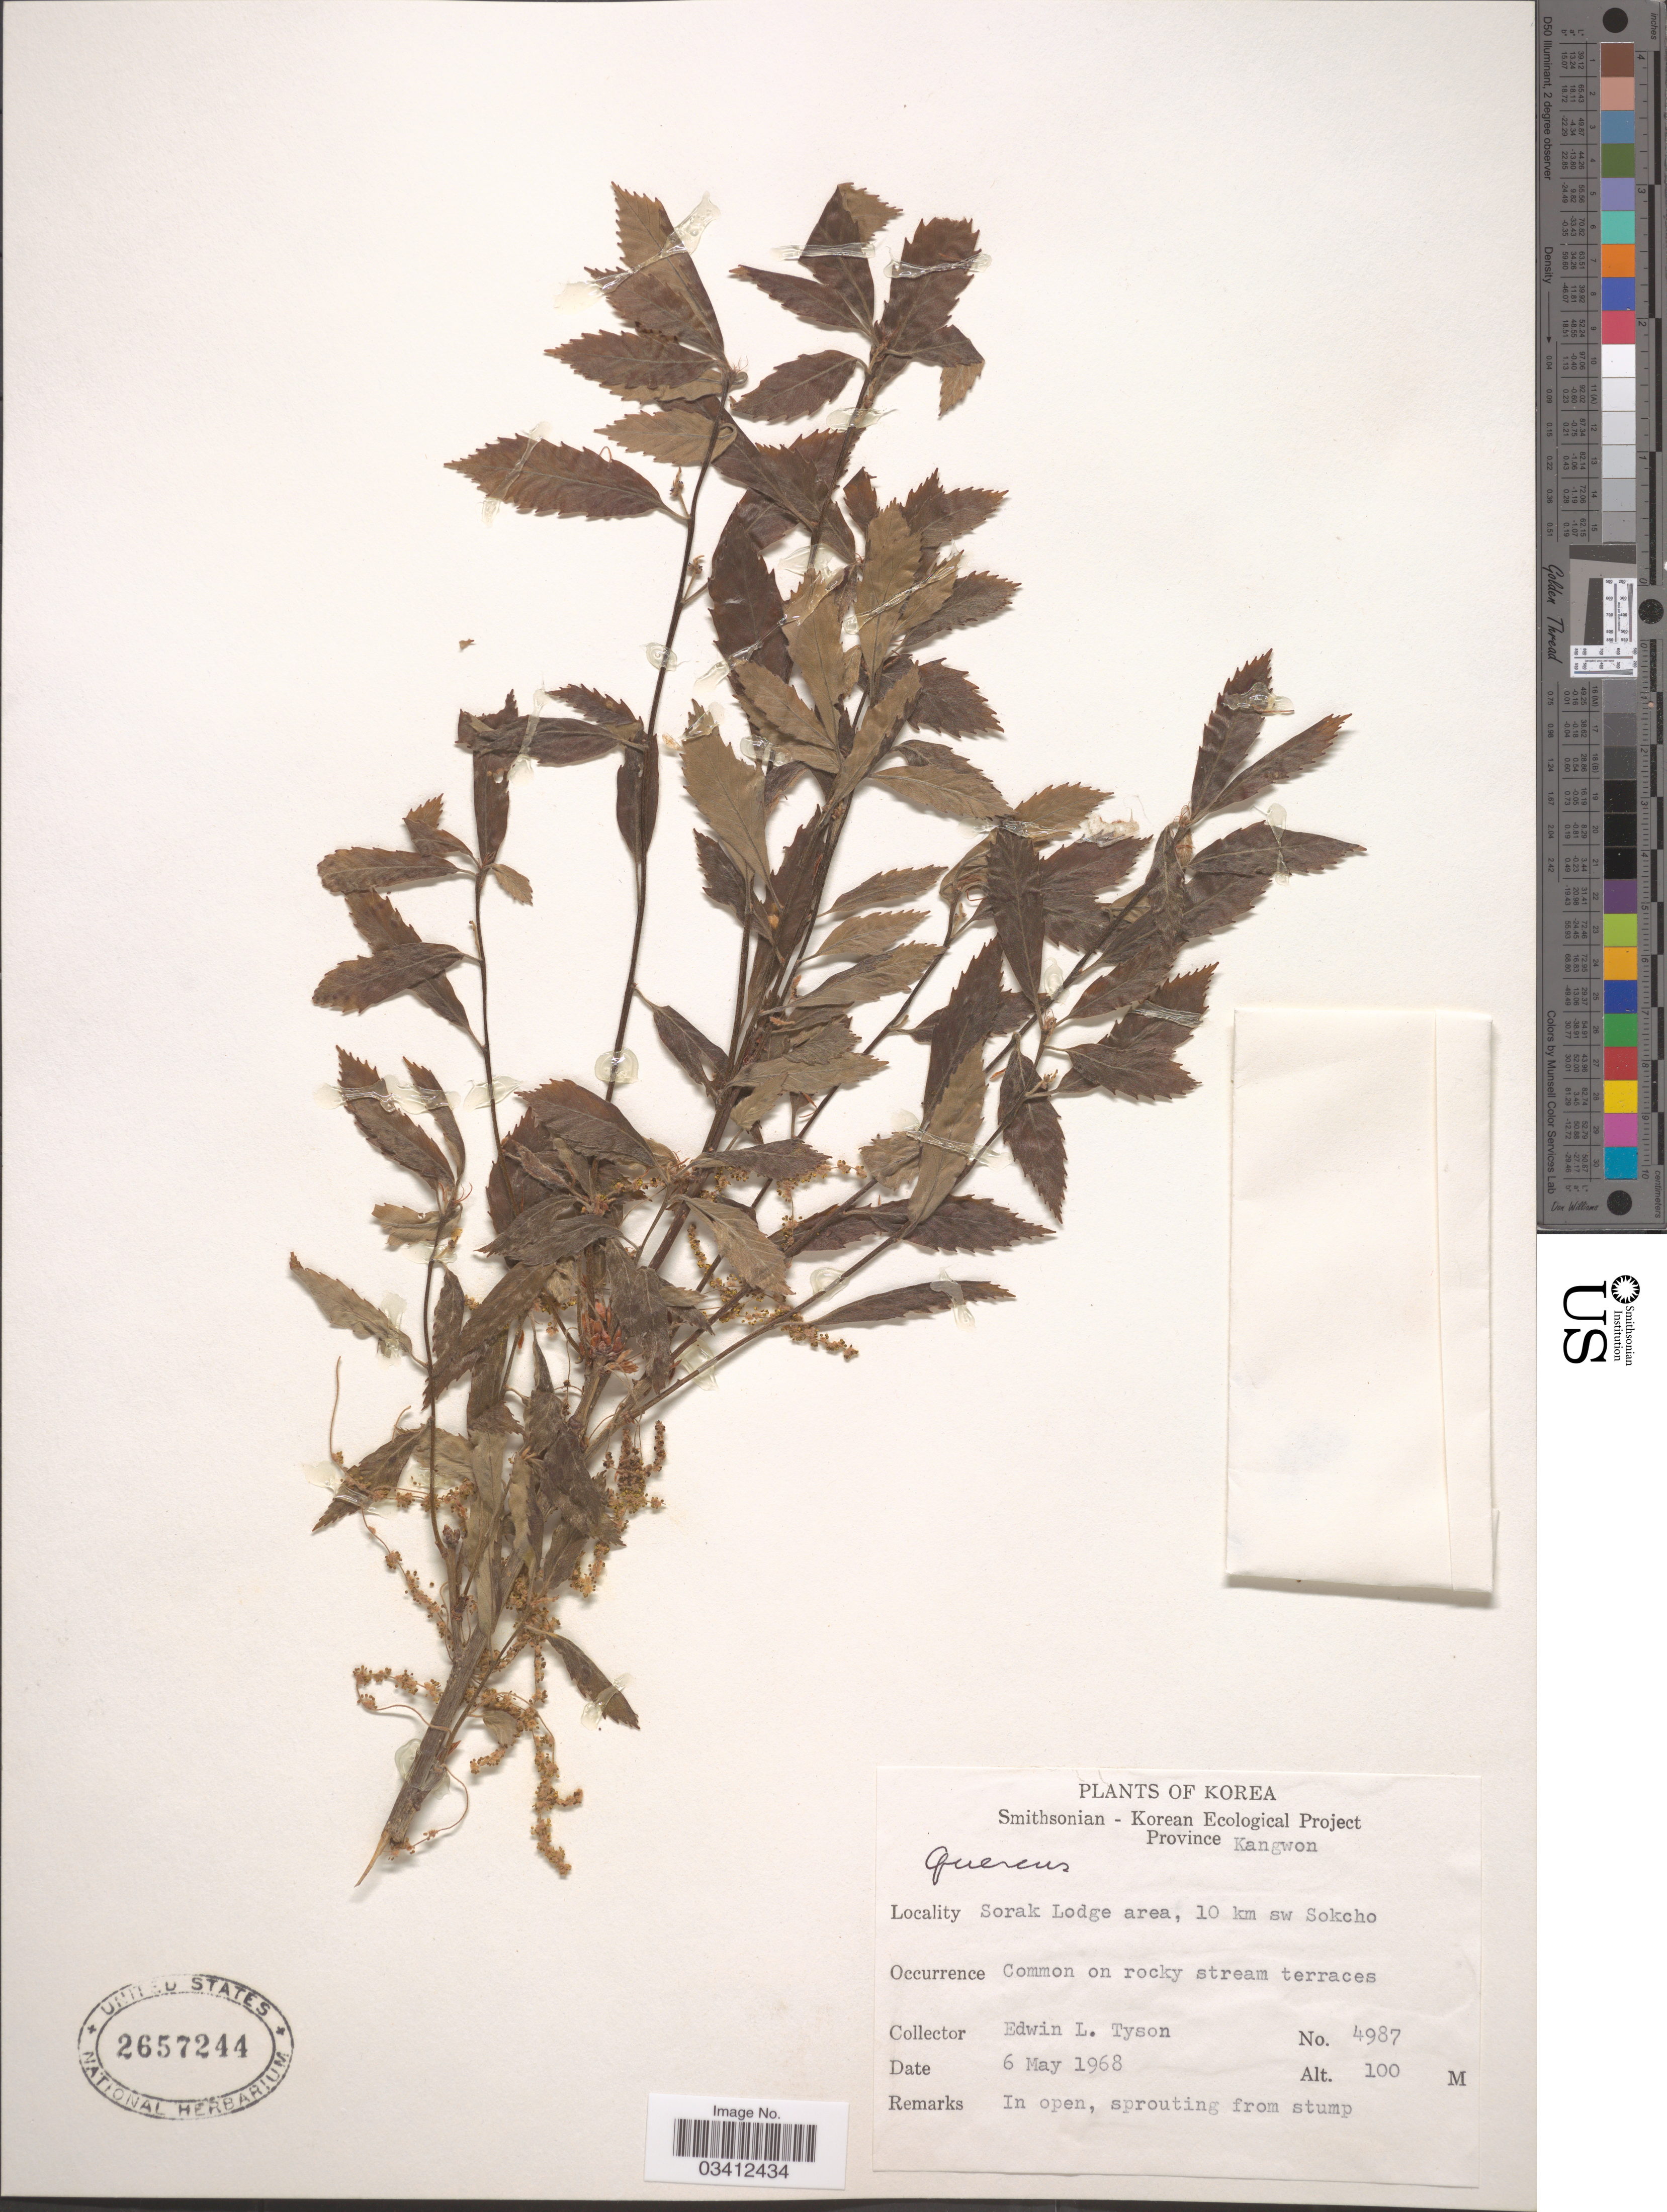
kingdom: Plantae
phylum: Tracheophyta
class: Magnoliopsida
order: Fagales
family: Fagaceae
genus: Quercus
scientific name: Quercus sp.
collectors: E. L. Tyson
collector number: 4987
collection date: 1968-05-06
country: North Korea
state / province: Kangwon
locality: Province Kangwon. Sorak Lodge area, 10 km sw Sokcho.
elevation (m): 100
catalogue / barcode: US 2657244